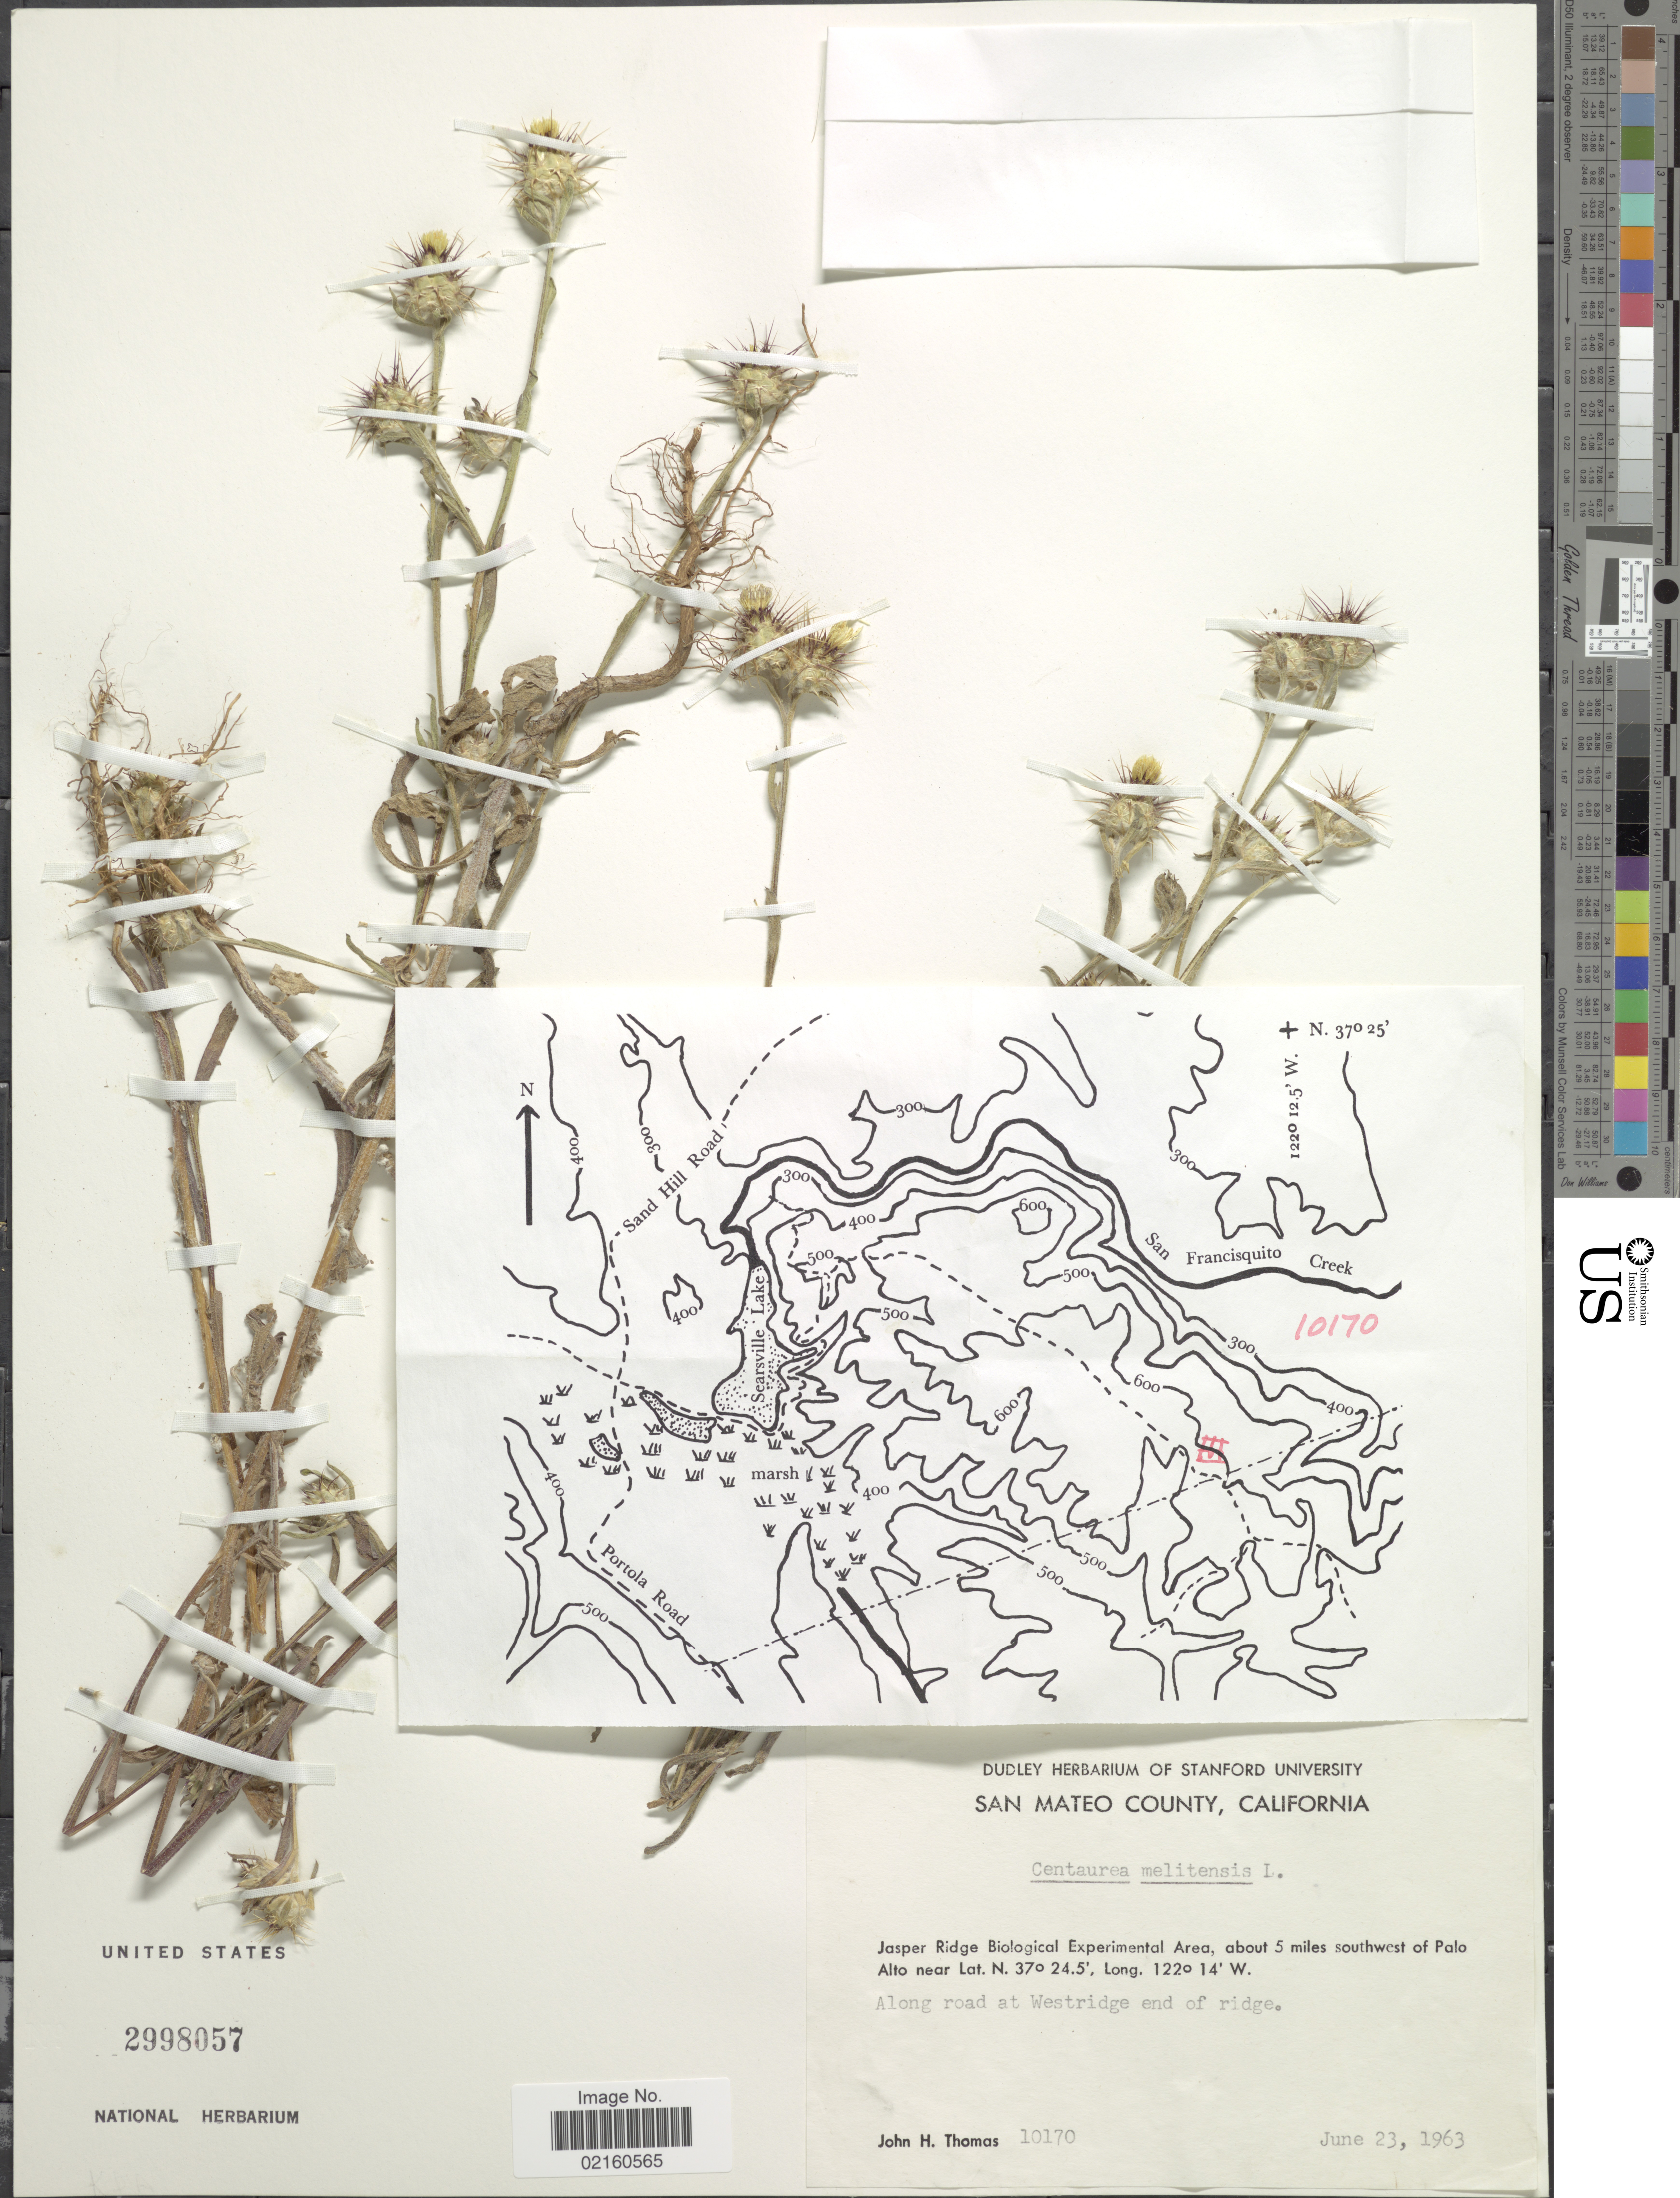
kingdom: Plantae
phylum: Tracheophyta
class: Magnoliopsida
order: Asterales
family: Asteraceae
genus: Centaurea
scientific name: Centaurea melitensis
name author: L.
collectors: J. H. Thomas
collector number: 10170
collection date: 1963-06-23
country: United States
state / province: California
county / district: San Mateo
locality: San Mateo County, Jasper Ridge Biological Experiment Area, about 5 miles southwest of Palo Alto, along road at Westridge end of ridge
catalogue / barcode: US 2998057